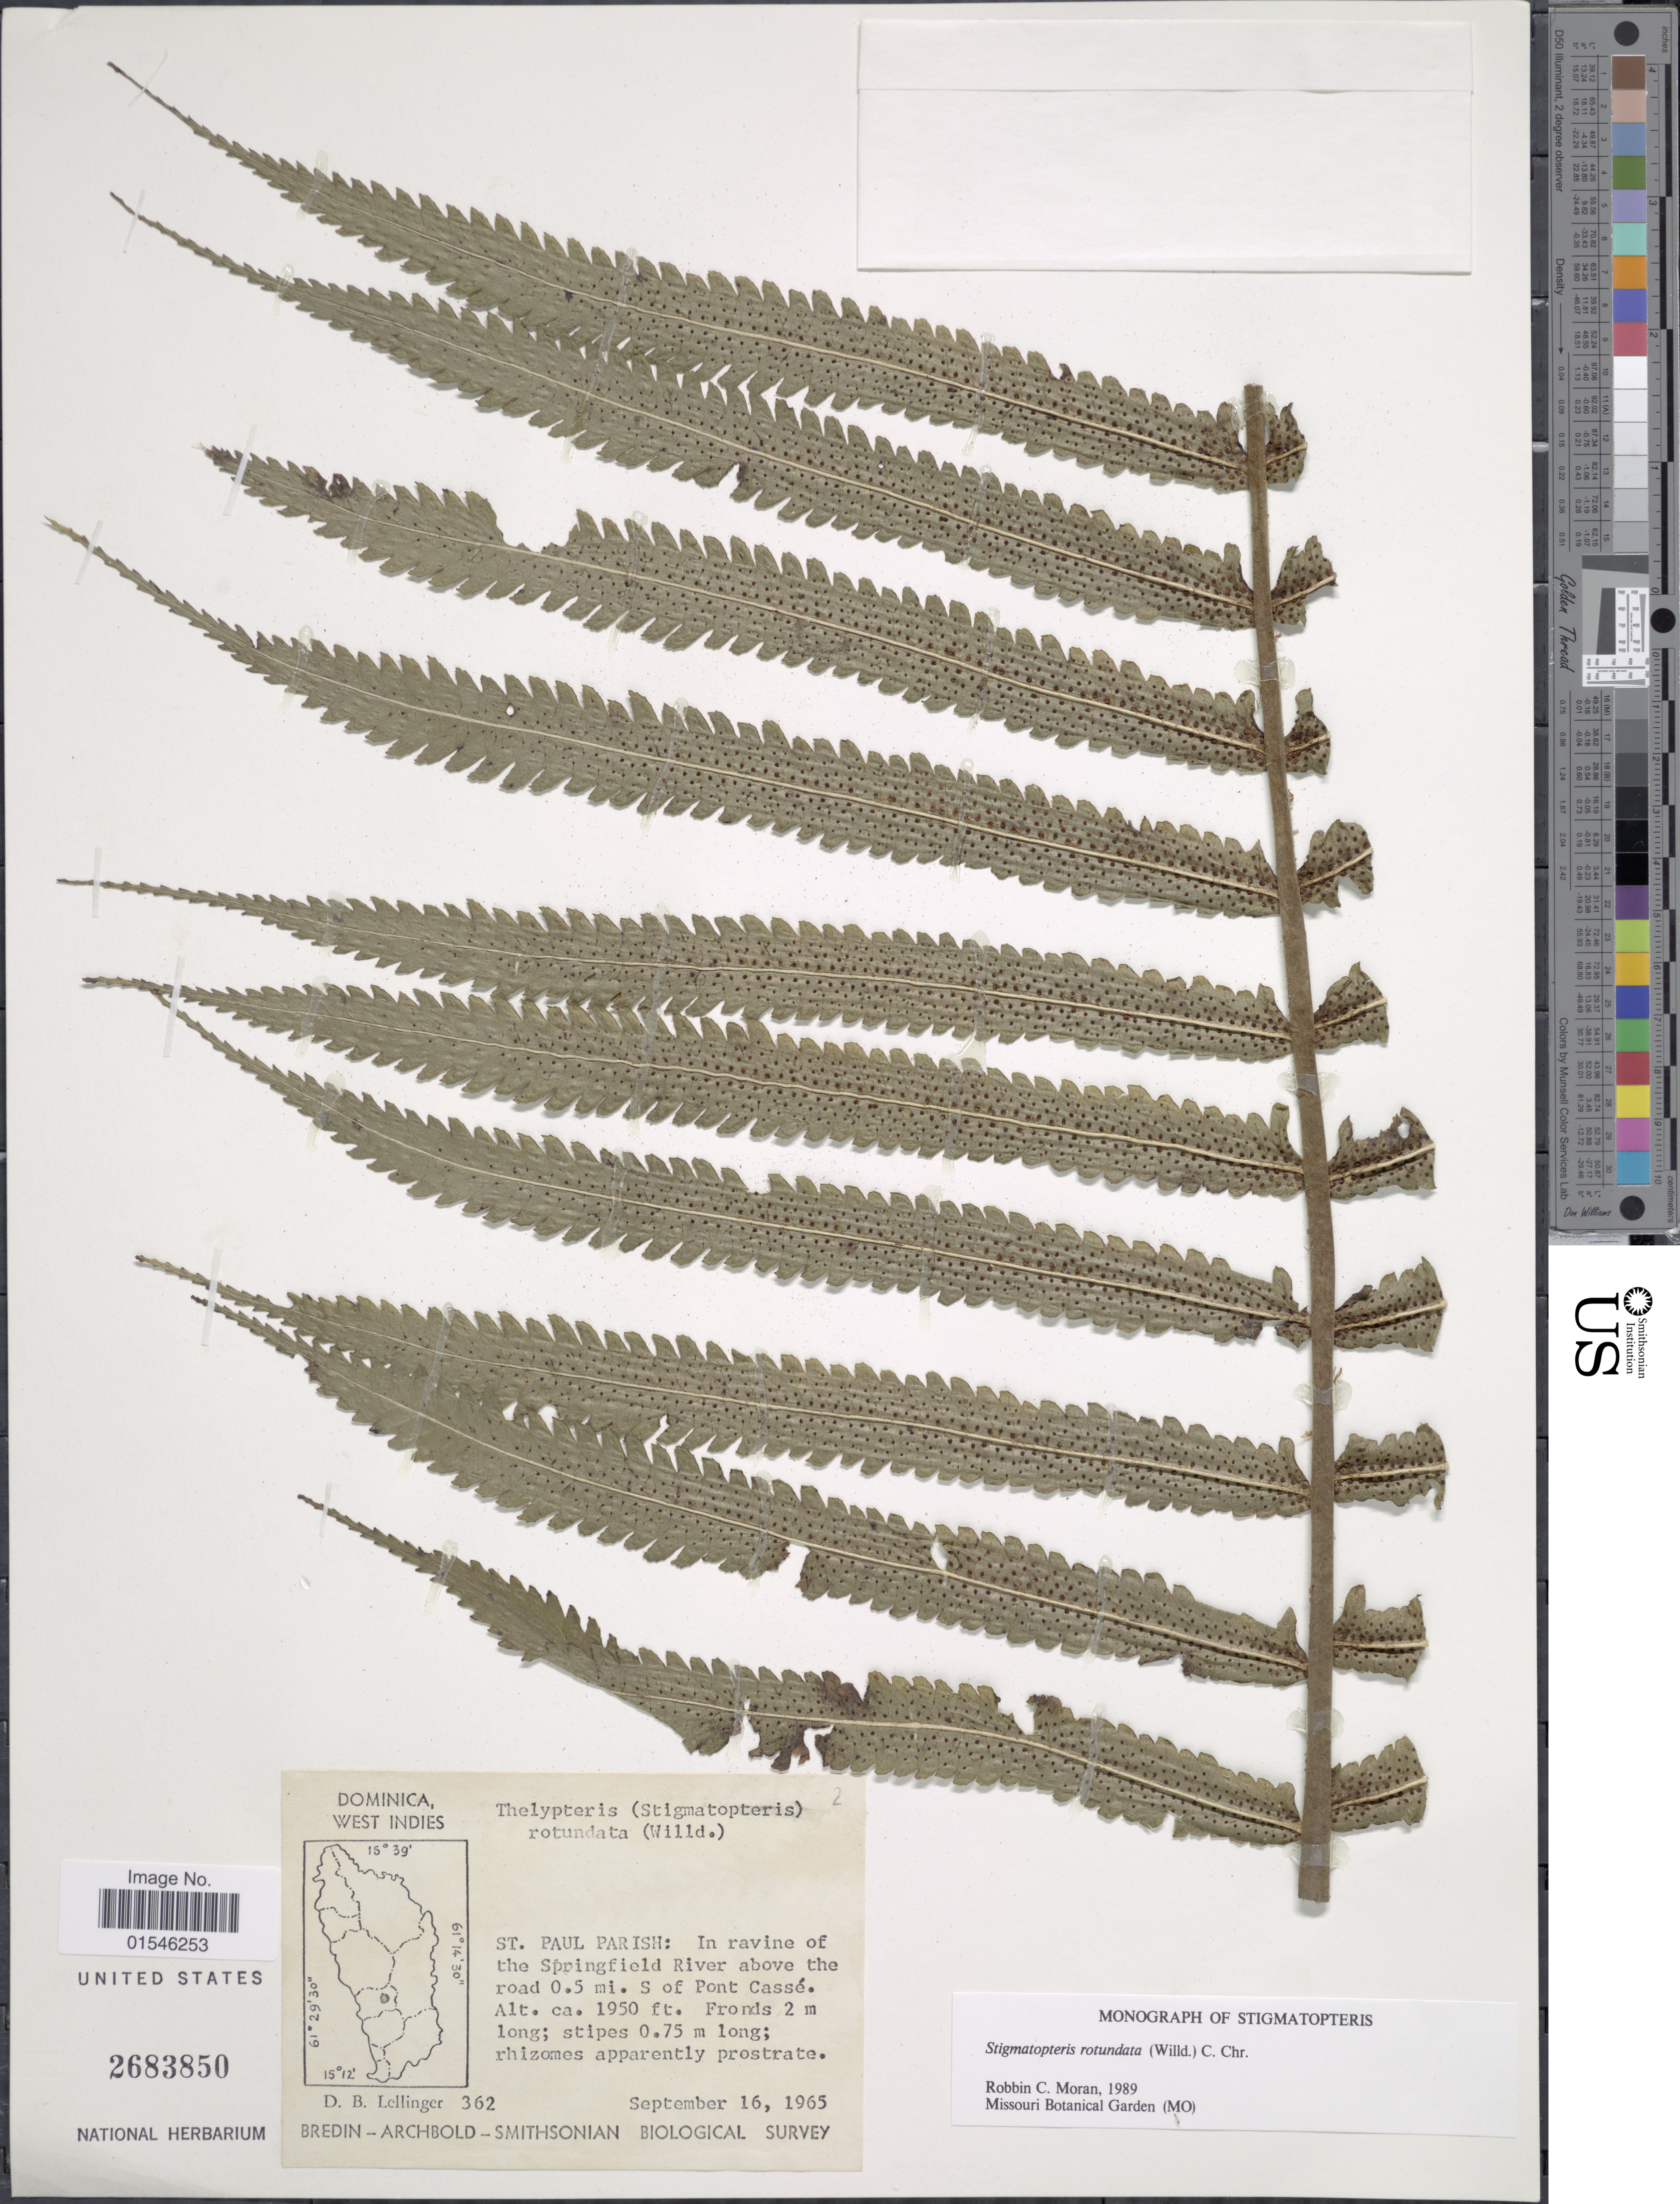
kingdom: Plantae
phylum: Tracheophyta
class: Polypodiopsida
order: Polypodiales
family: Dryopteridaceae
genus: Stigmatopteris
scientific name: Stigmatopteris rotundata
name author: (Willd.) C. Chr.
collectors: D. B. Lellinger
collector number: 362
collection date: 1965-09-16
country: Dominica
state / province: St. Paul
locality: St. Paul Parish: In ravine of the Springfield River above the road 0.5 mi. S of Pont Cassé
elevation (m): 594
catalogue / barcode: US 2683850